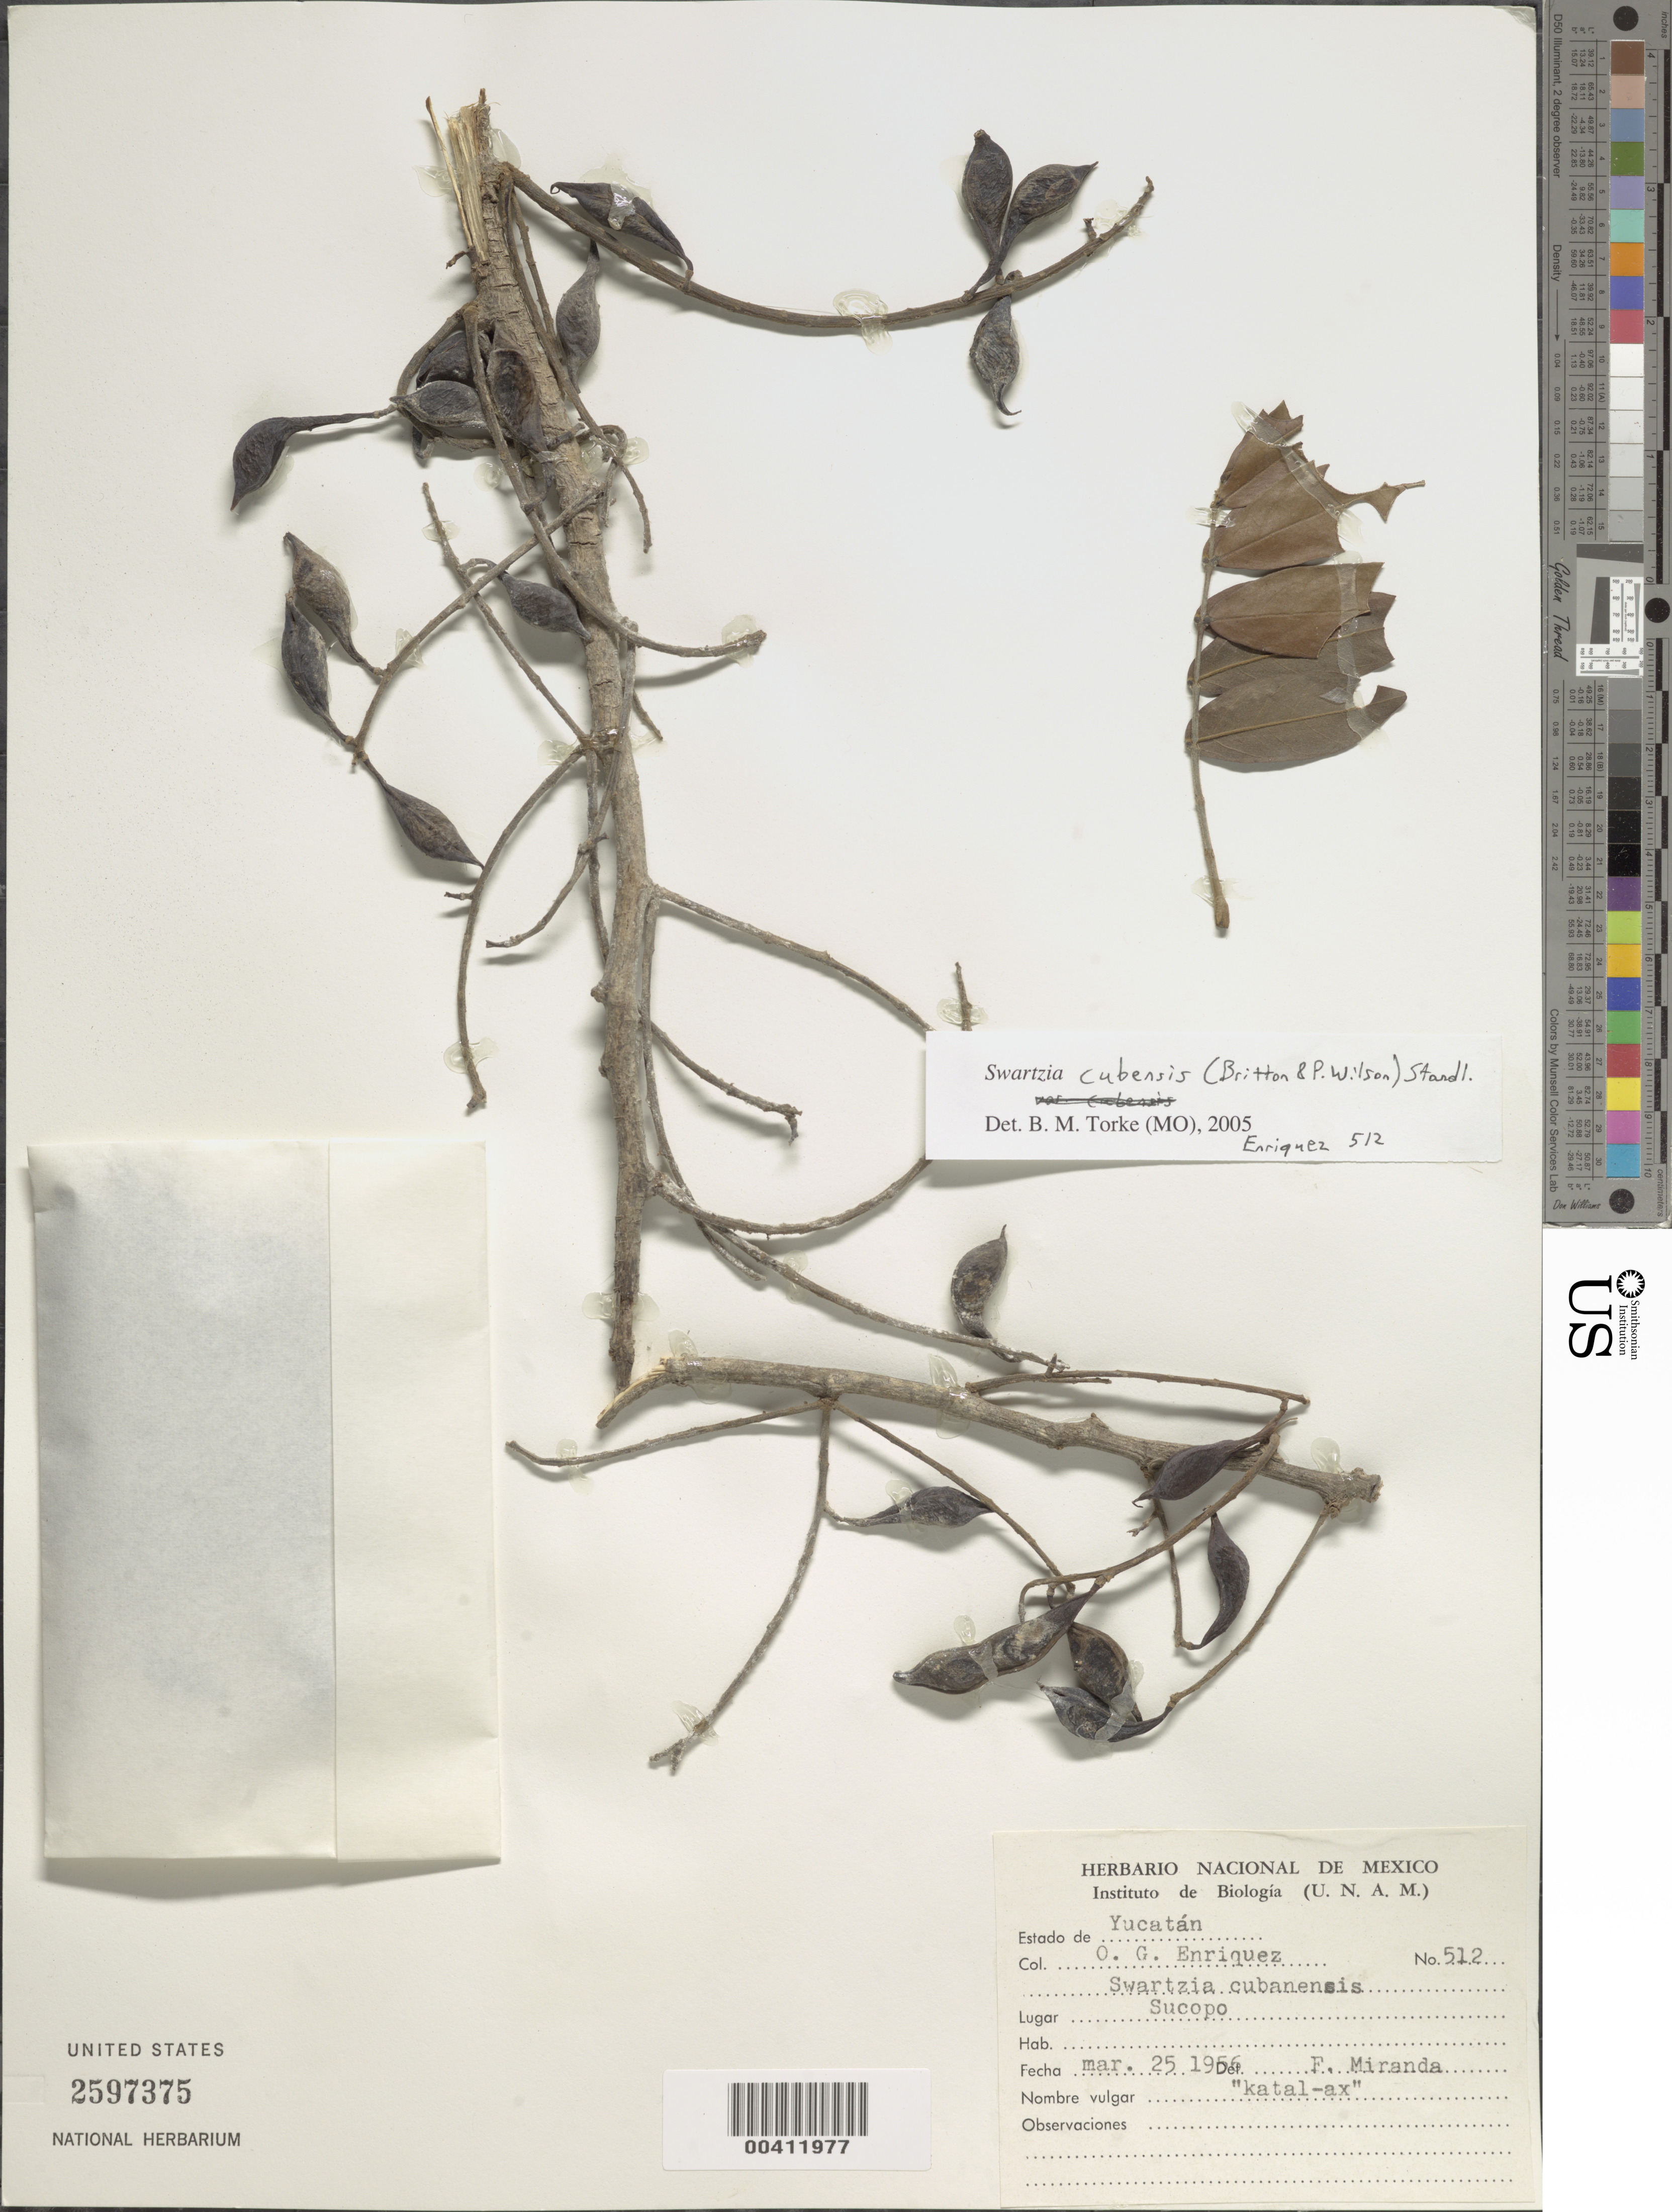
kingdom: Plantae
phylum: Tracheophyta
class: Magnoliopsida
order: Fabales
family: Fabaceae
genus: Swartzia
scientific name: Swartzia cubensis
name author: (Britton & P. Wilson) Standl.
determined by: Miranda, F.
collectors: O. Enriquez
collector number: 512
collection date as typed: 25 Mar 1956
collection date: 1956-03-25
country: Mexico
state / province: Yucatán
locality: Sucopo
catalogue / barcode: US 2597375